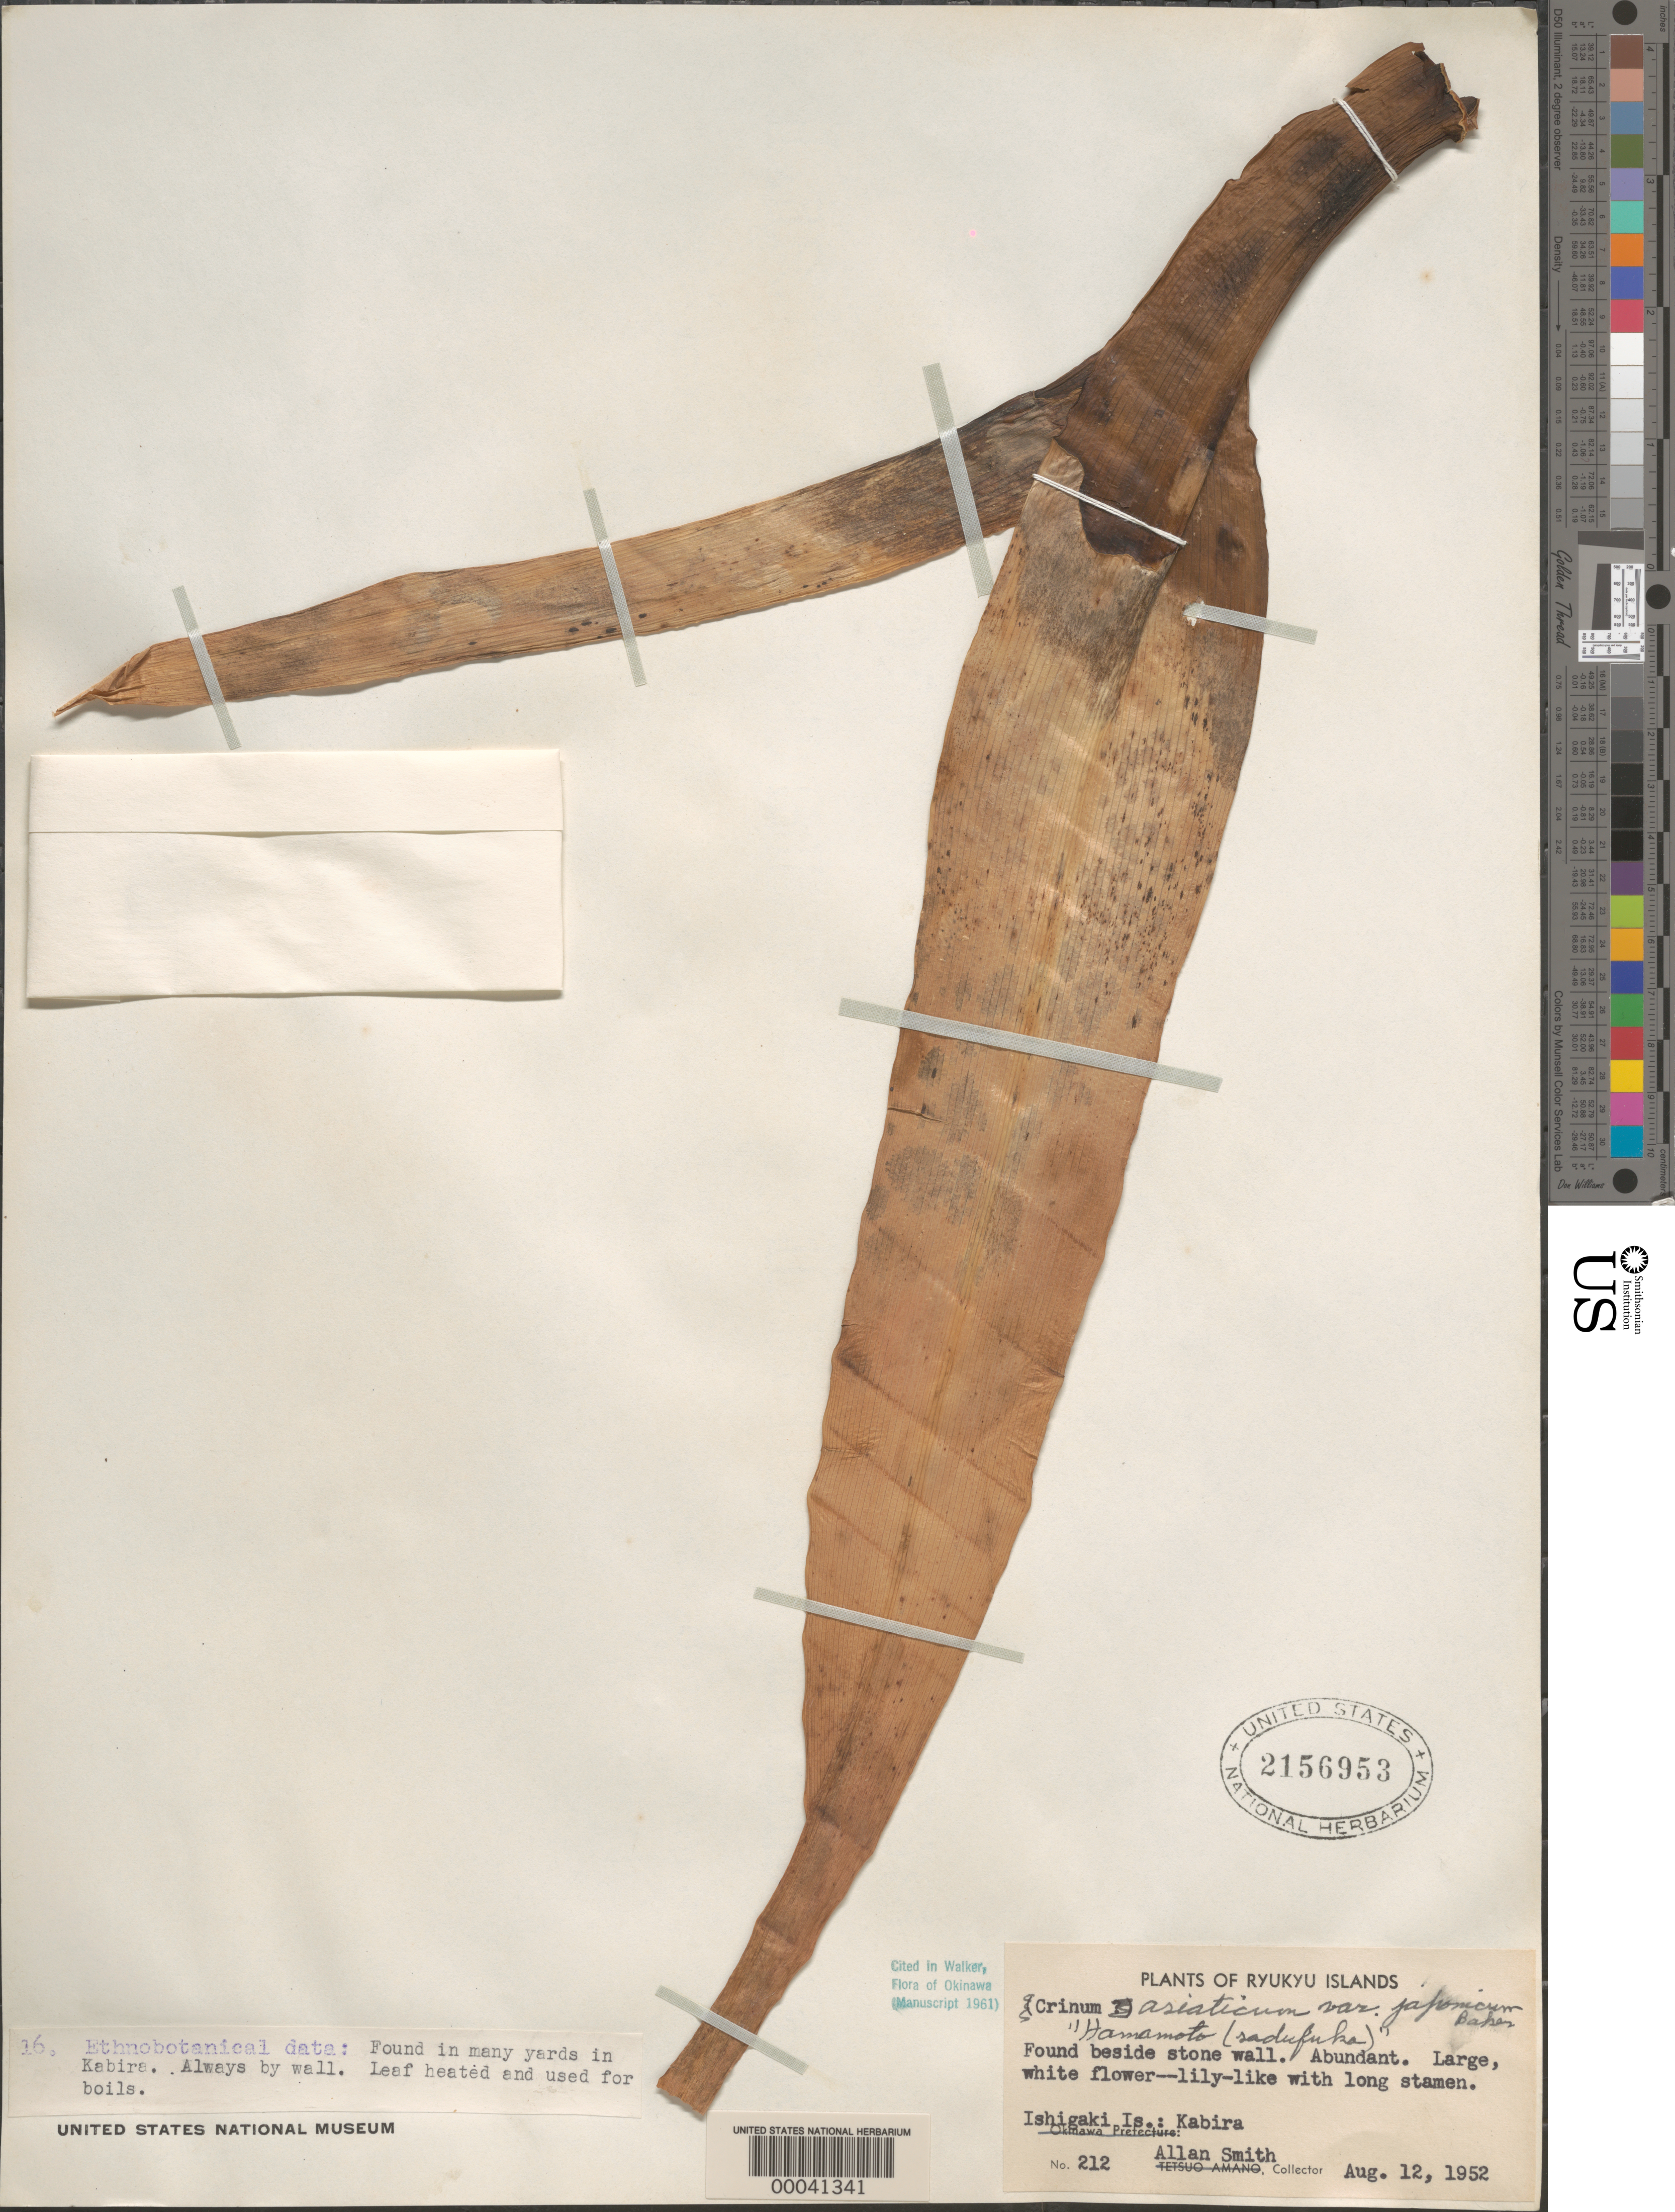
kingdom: Plantae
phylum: Tracheophyta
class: Liliopsida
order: Asparagales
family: Amaryllidaceae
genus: Crinum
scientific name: Crinum asiaticum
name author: L.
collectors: A. Smith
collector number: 212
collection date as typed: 12 Aug 1952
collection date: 1952-08-12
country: Japan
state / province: Okinawa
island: Ishigaki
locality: Kabira, [Sakishima Is.]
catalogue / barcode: US 2156953